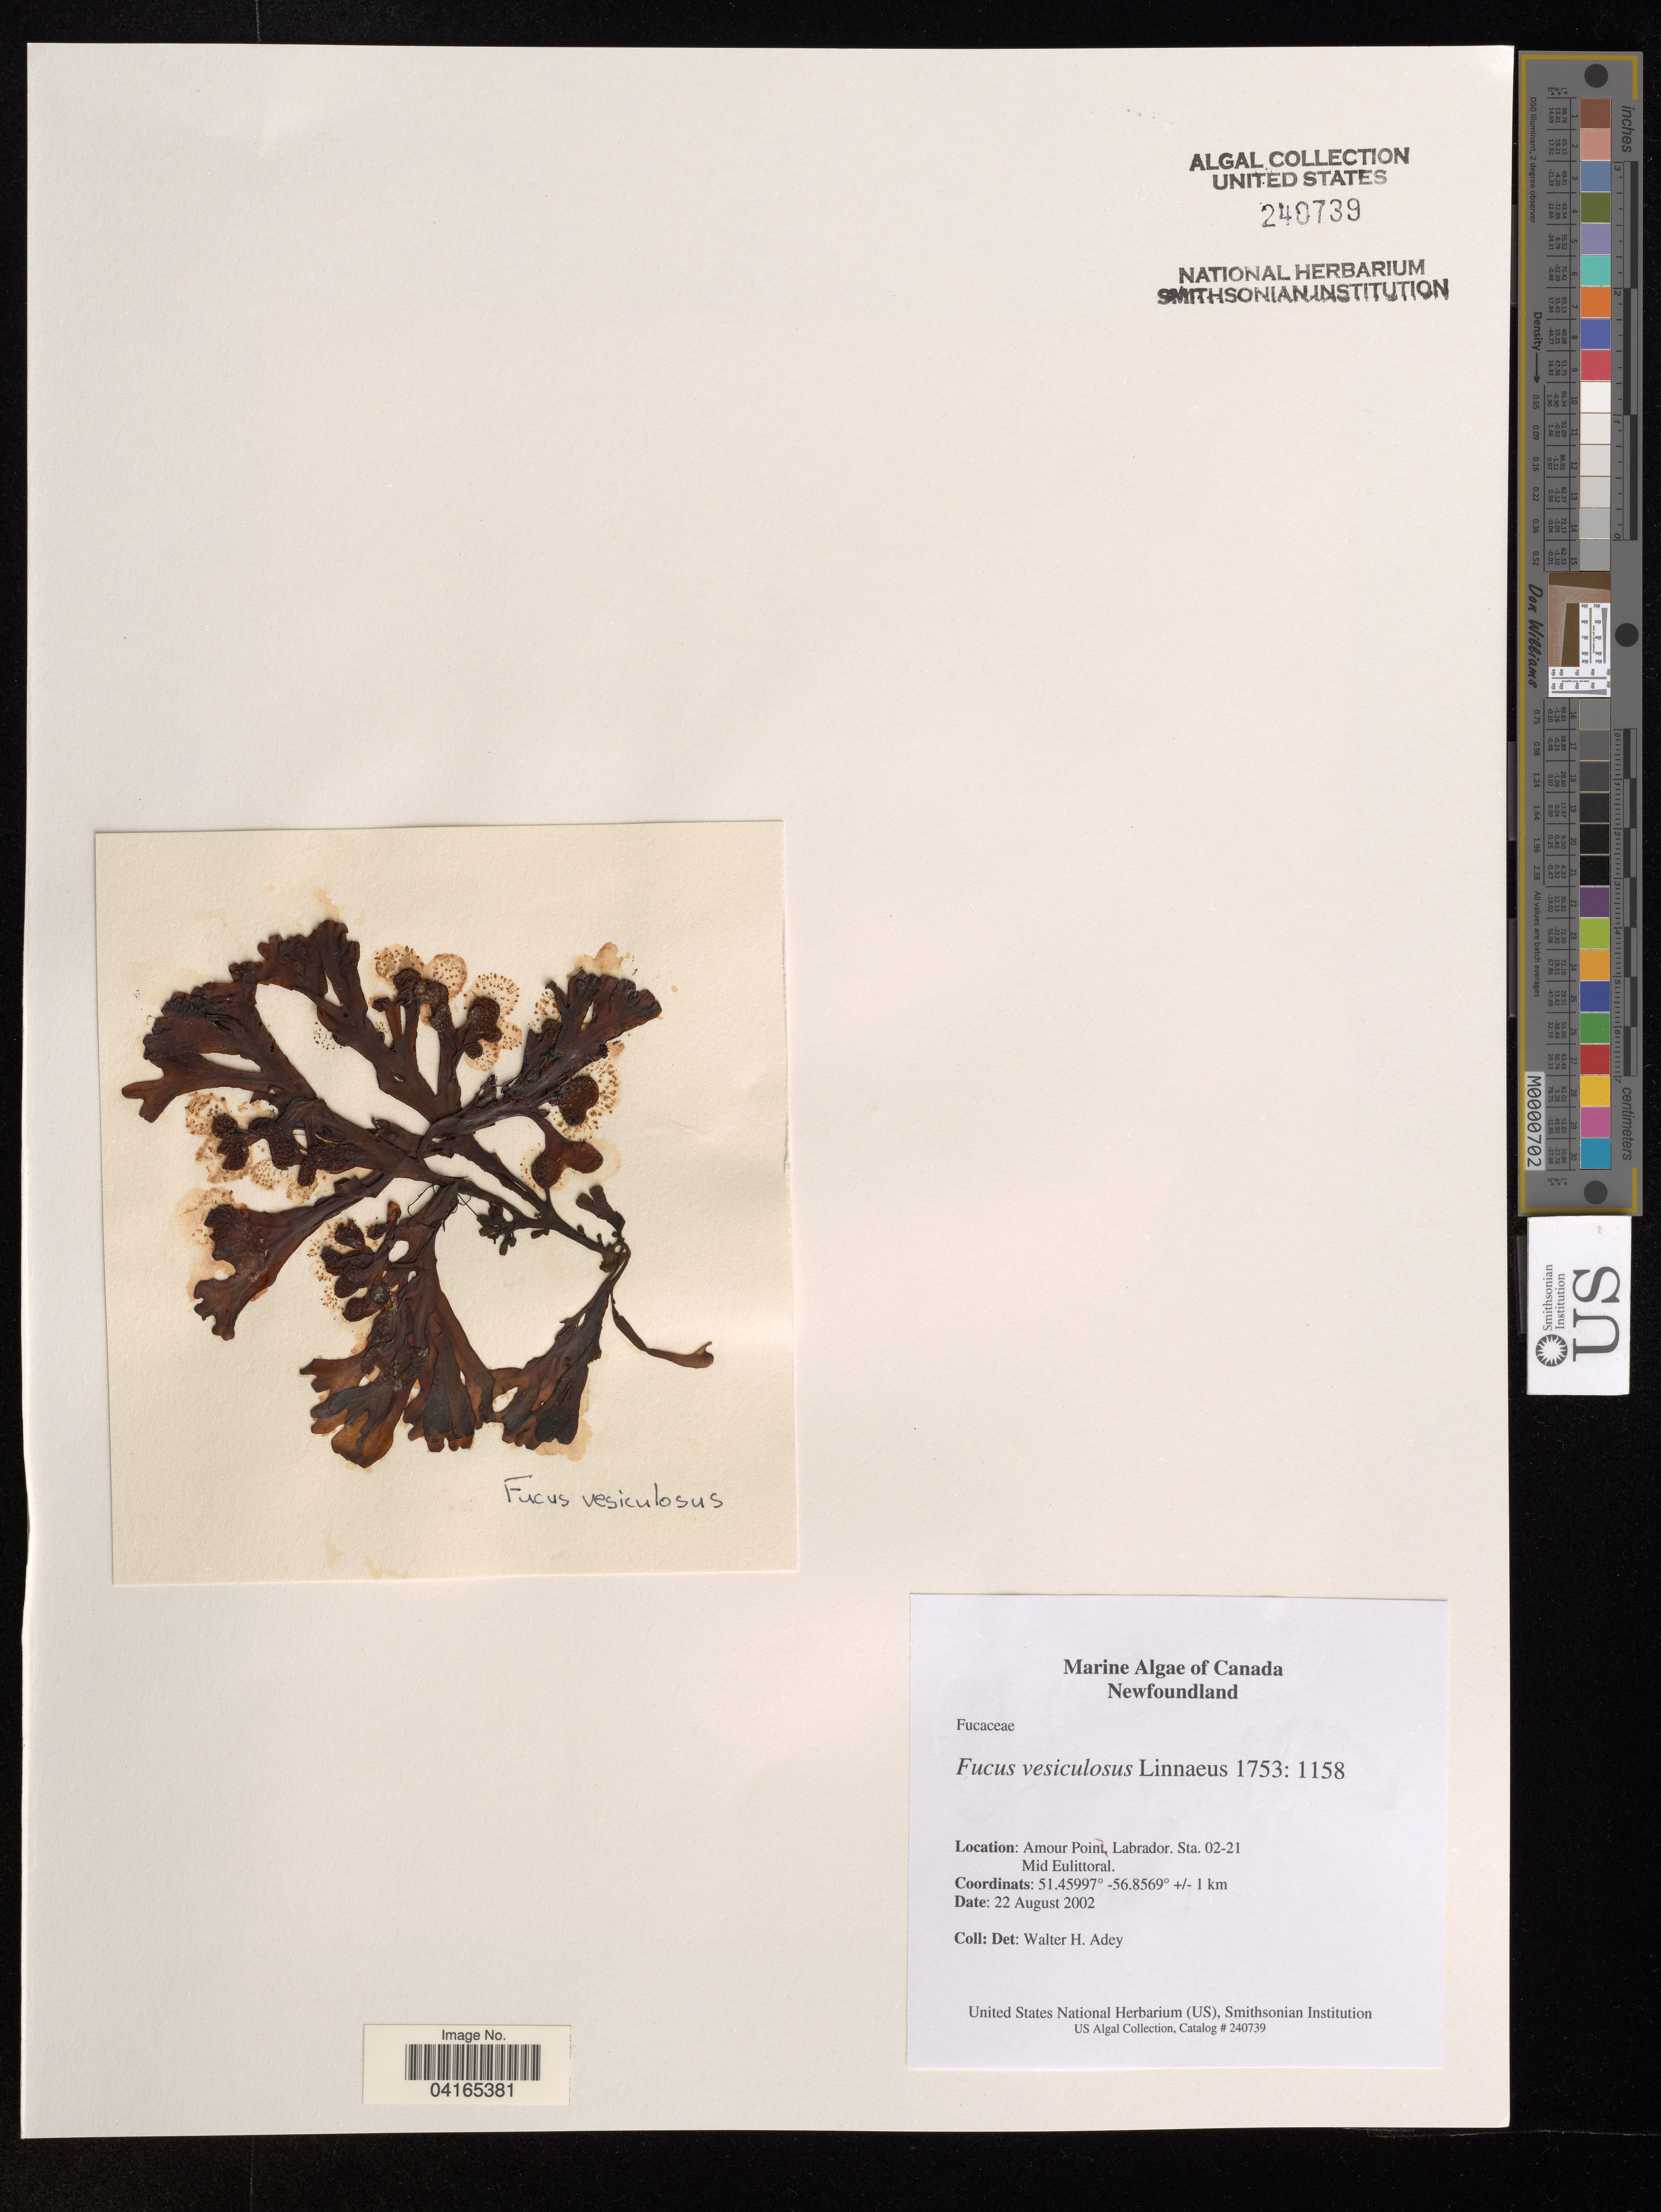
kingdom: Chromista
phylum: Ochrophyta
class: Phaeophyceae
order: Fucales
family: Fucaceae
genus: Fucus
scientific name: Fucus vesiculosus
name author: L.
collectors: W. H. Adey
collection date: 2002-08-22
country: Canada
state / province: Newfoundland and Labrador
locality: Labrador, Armour Point. Sta. 02-21. Mid Eulittoral.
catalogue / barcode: US 240739